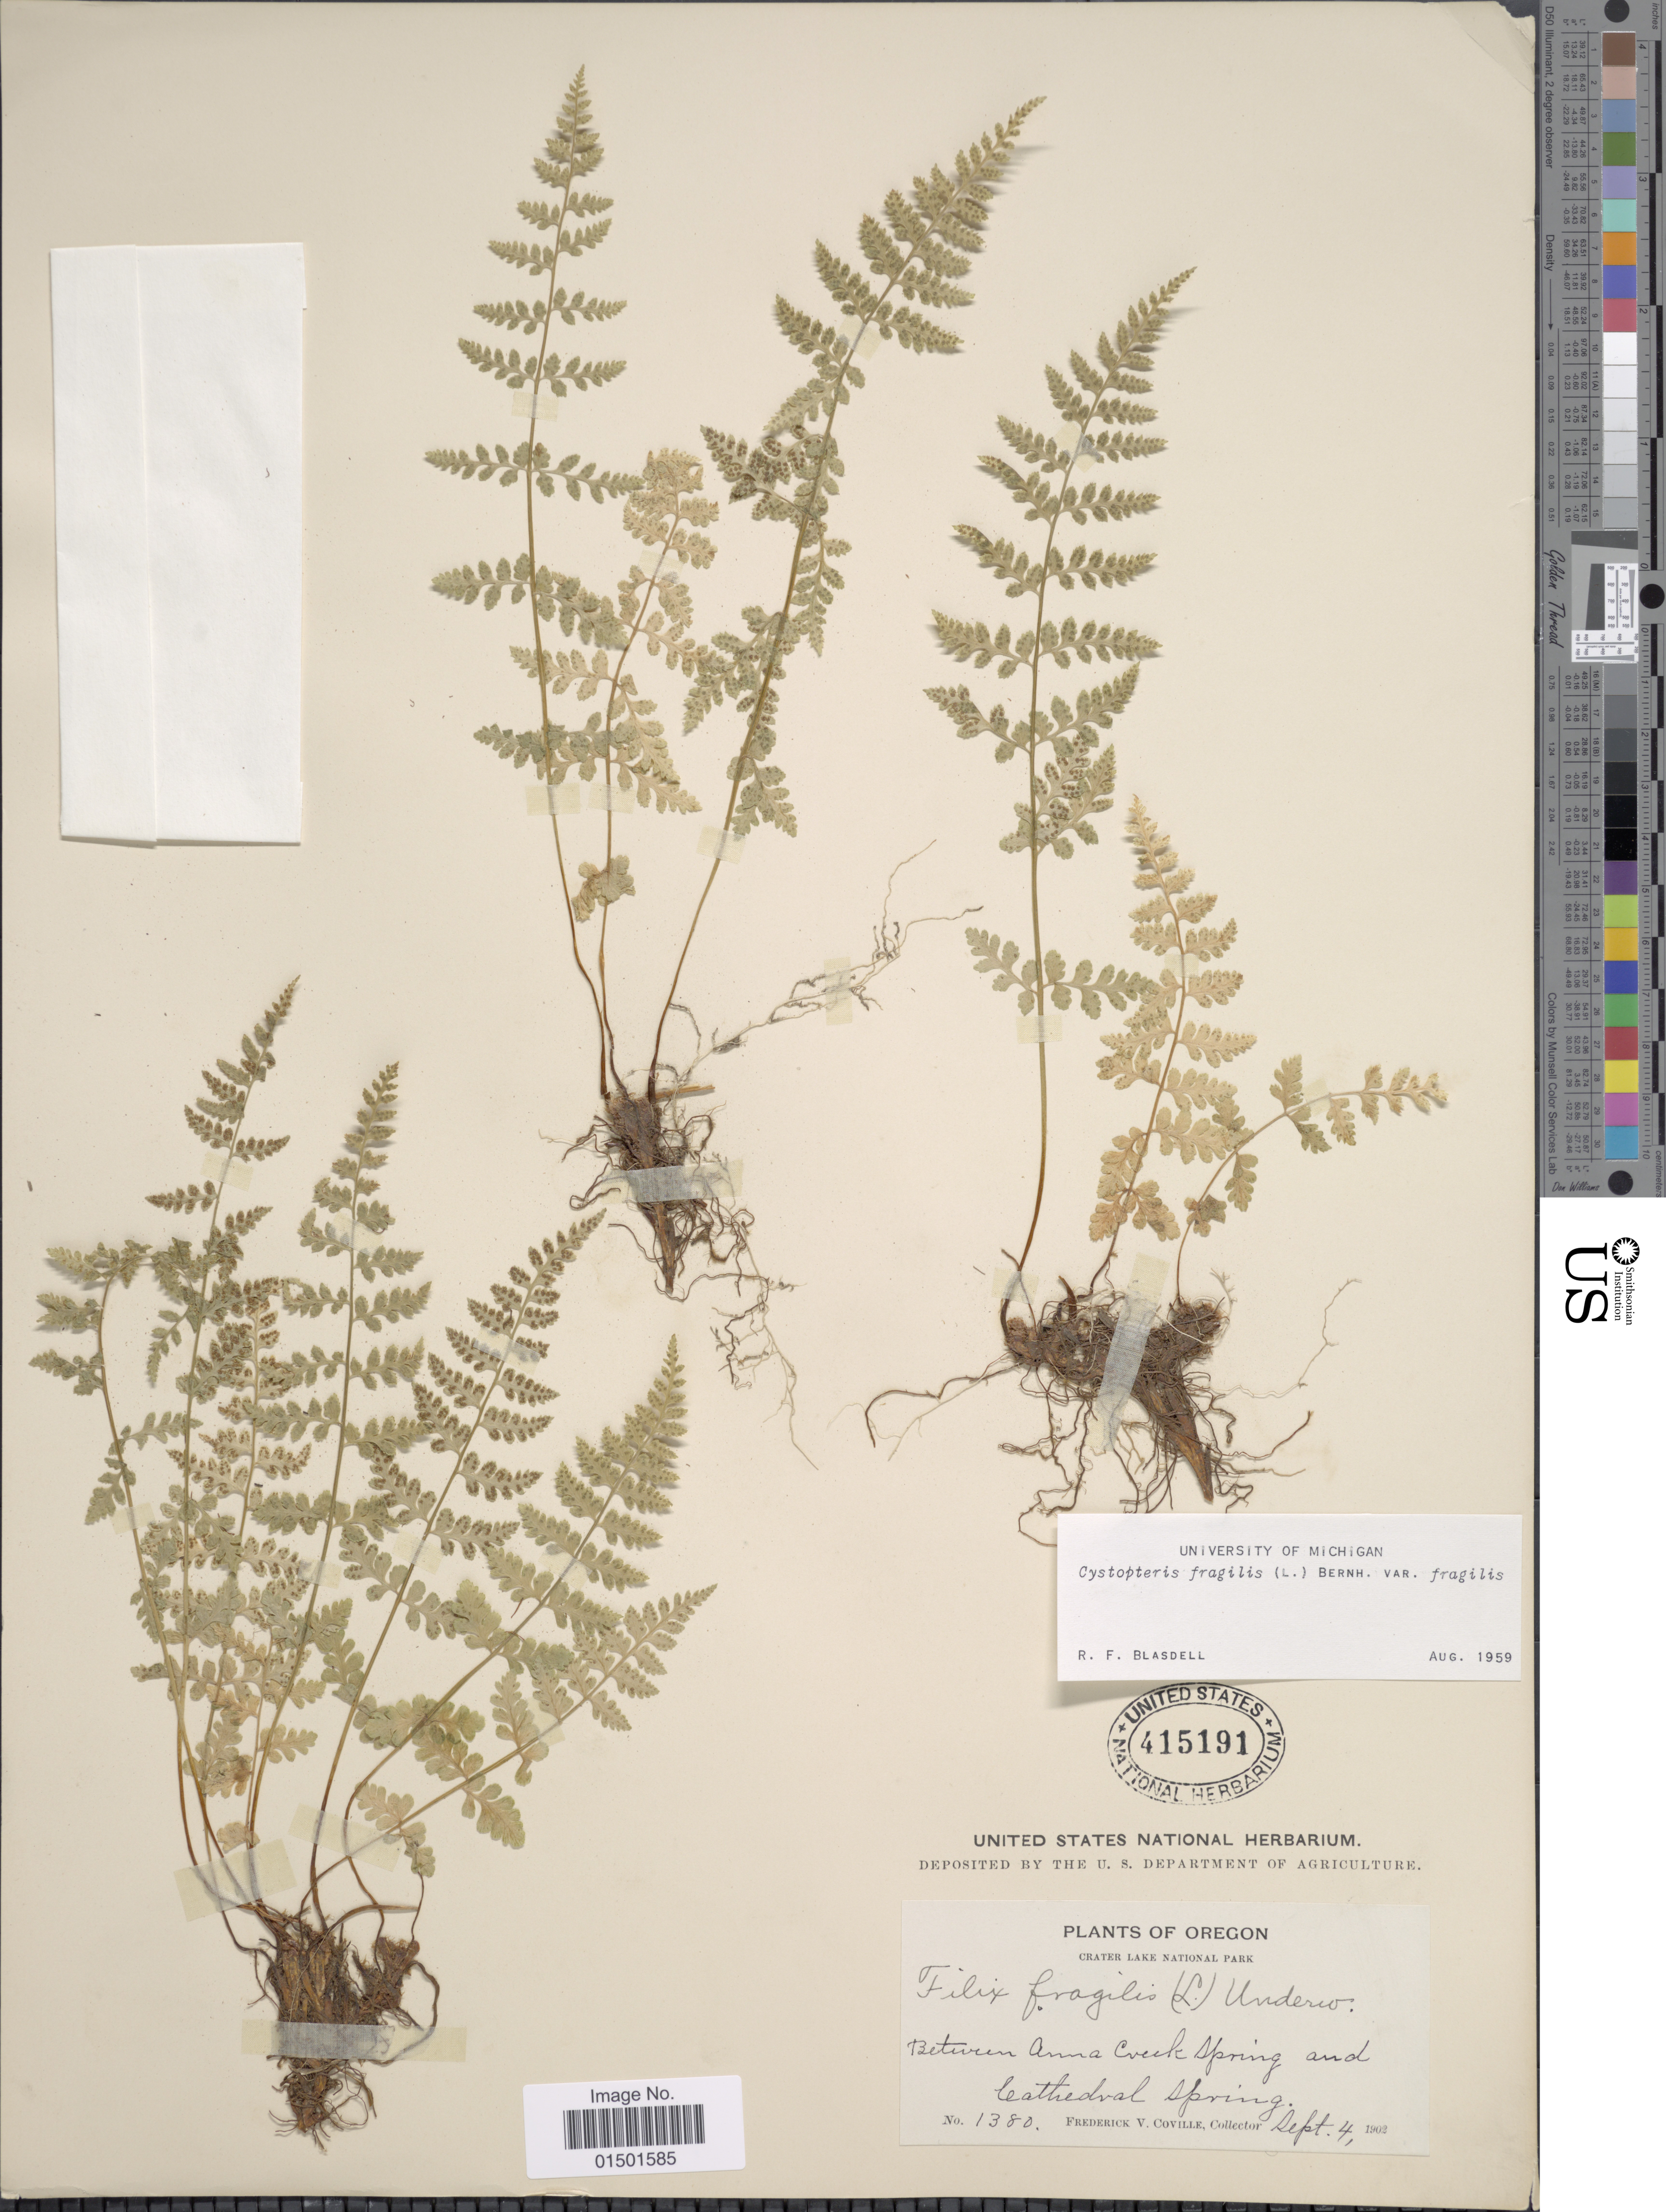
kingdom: Plantae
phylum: Tracheophyta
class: Polypodiopsida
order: Polypodiales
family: Cystopteridaceae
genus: Cystopteris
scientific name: Cystopteris fragilis var. fragilis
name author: (L.) Bernh.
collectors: F. V. Coville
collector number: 1380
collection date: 1902-09-04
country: United States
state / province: Oregon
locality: Crater Lake National Park. Between Anna Creek Spring and Cathedral Spring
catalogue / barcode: US 41591